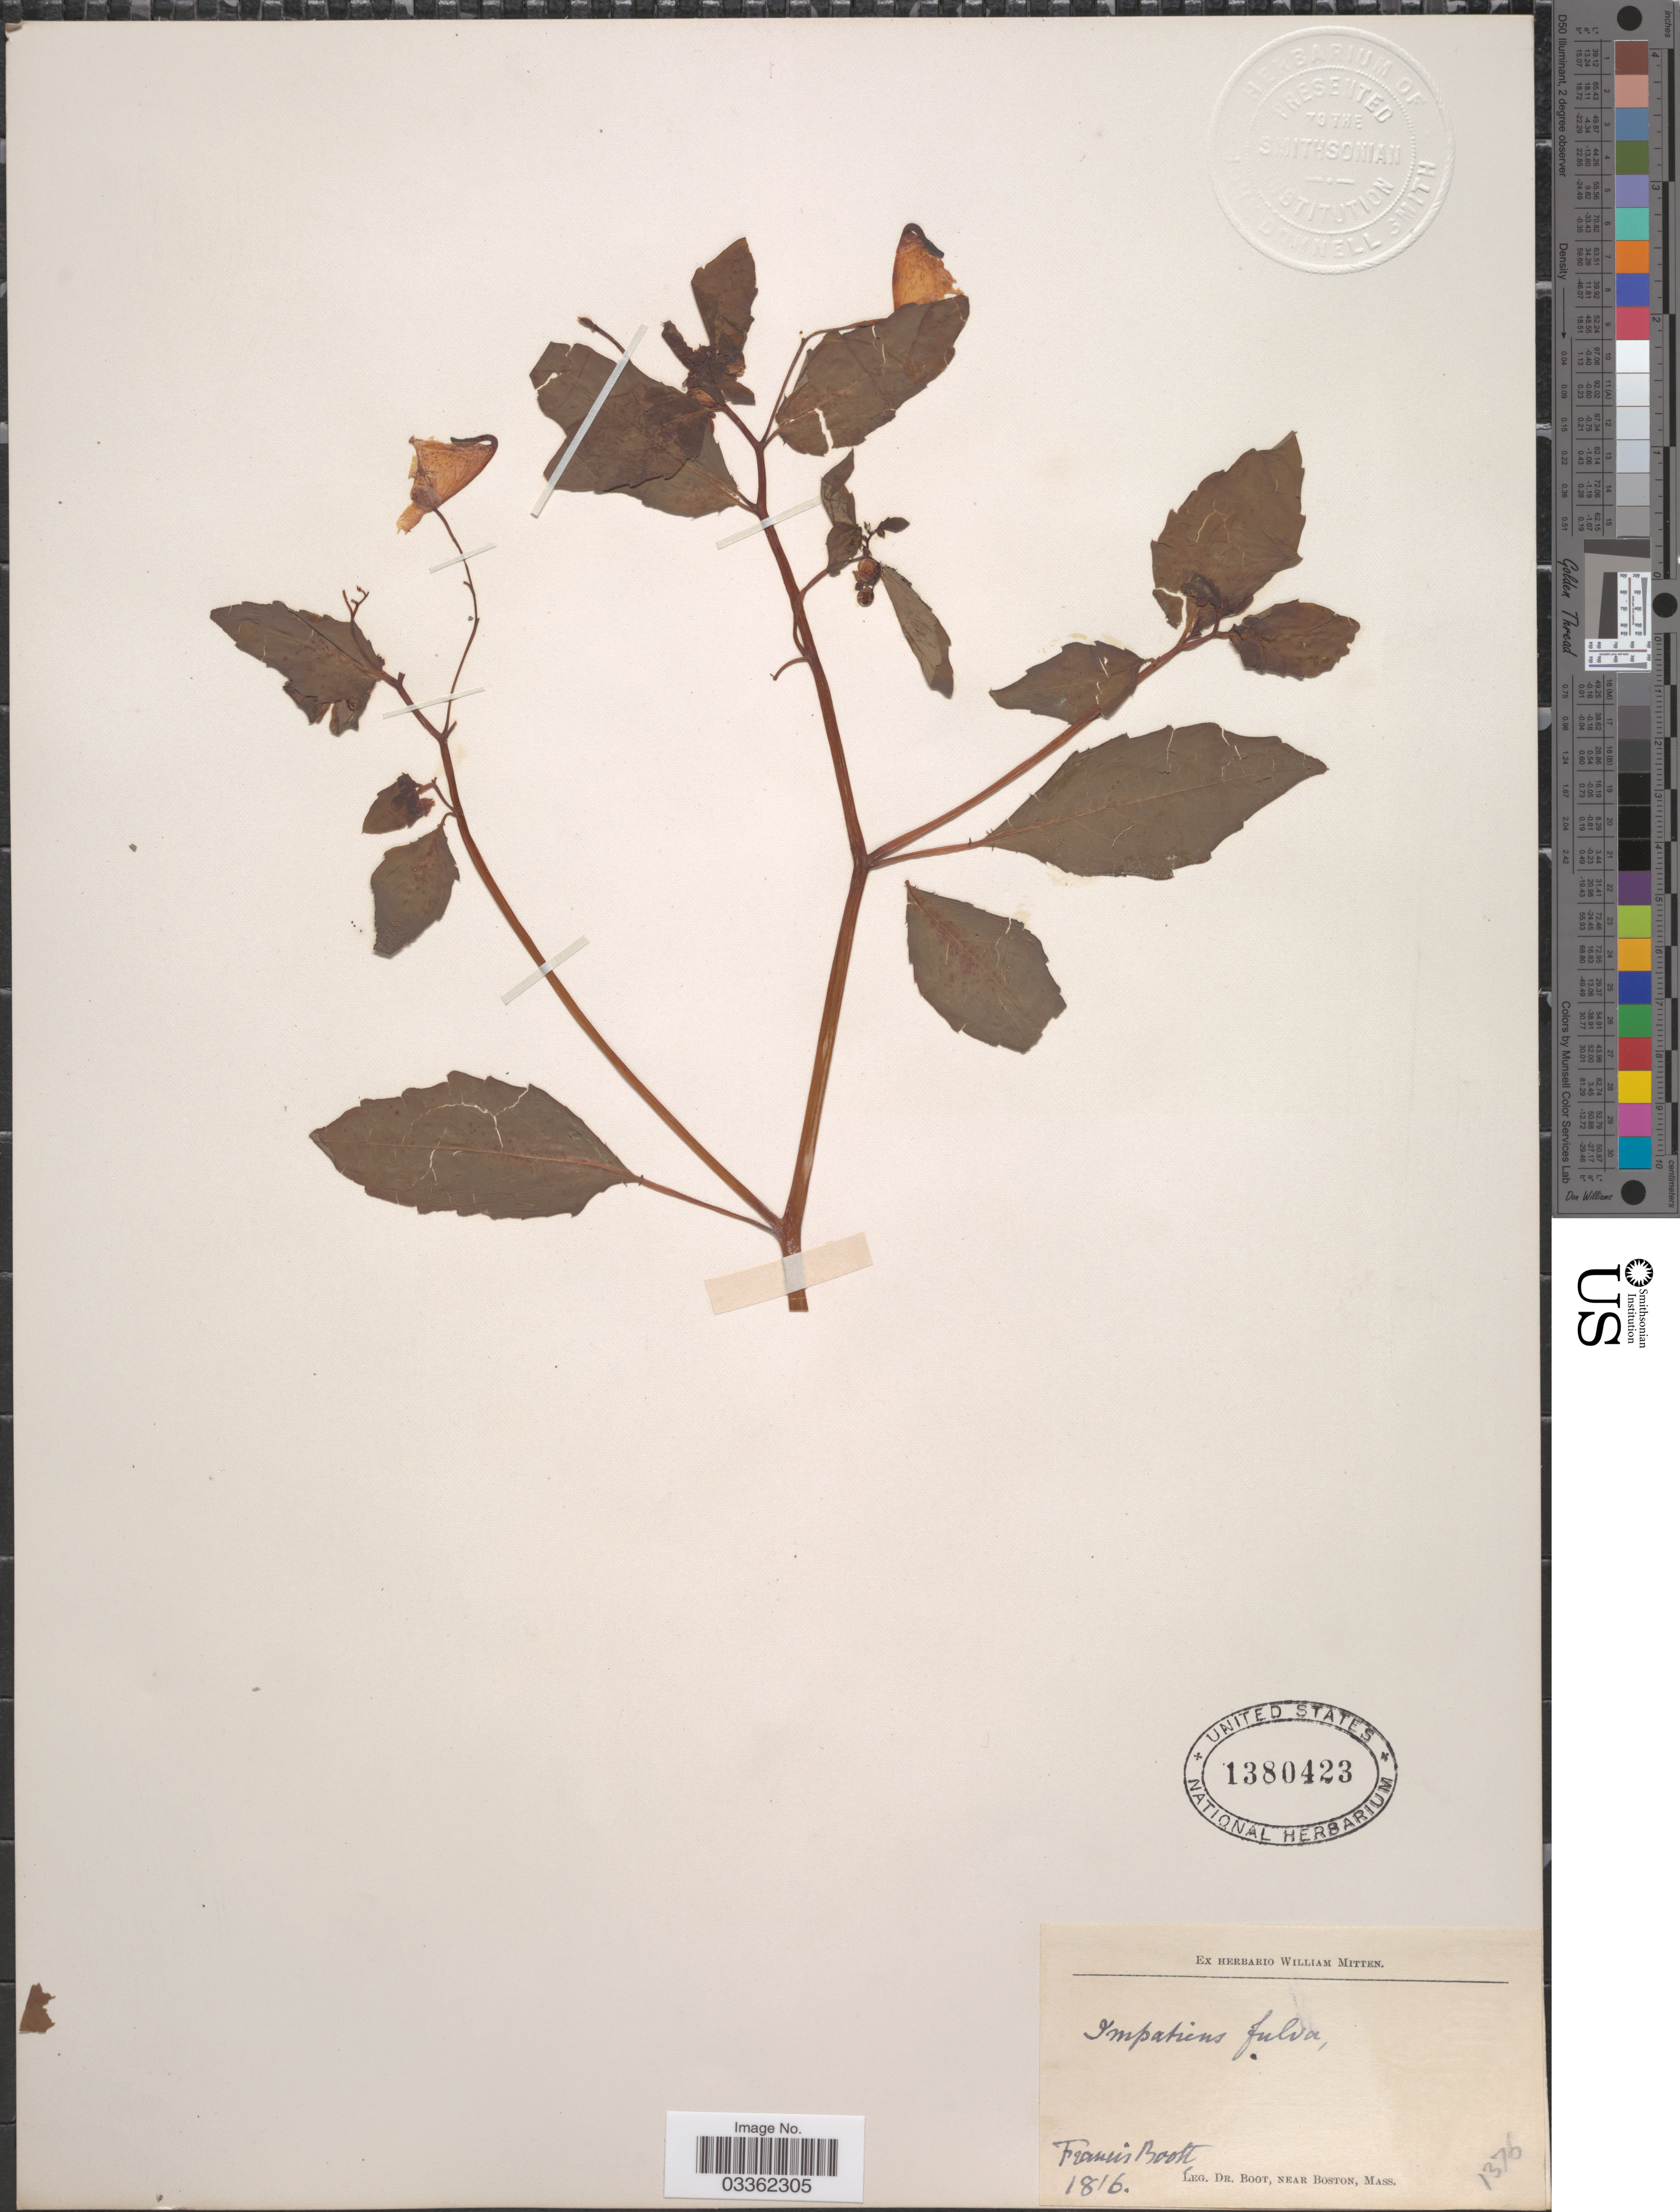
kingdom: Plantae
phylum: Tracheophyta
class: Magnoliopsida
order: Ericales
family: Balsaminaceae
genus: Impatiens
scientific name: Impatiens capensis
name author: Meerb.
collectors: F. M. B. Boott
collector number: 1376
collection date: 1816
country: United States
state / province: Massachusetts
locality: Near Boston.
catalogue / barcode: US 1380423